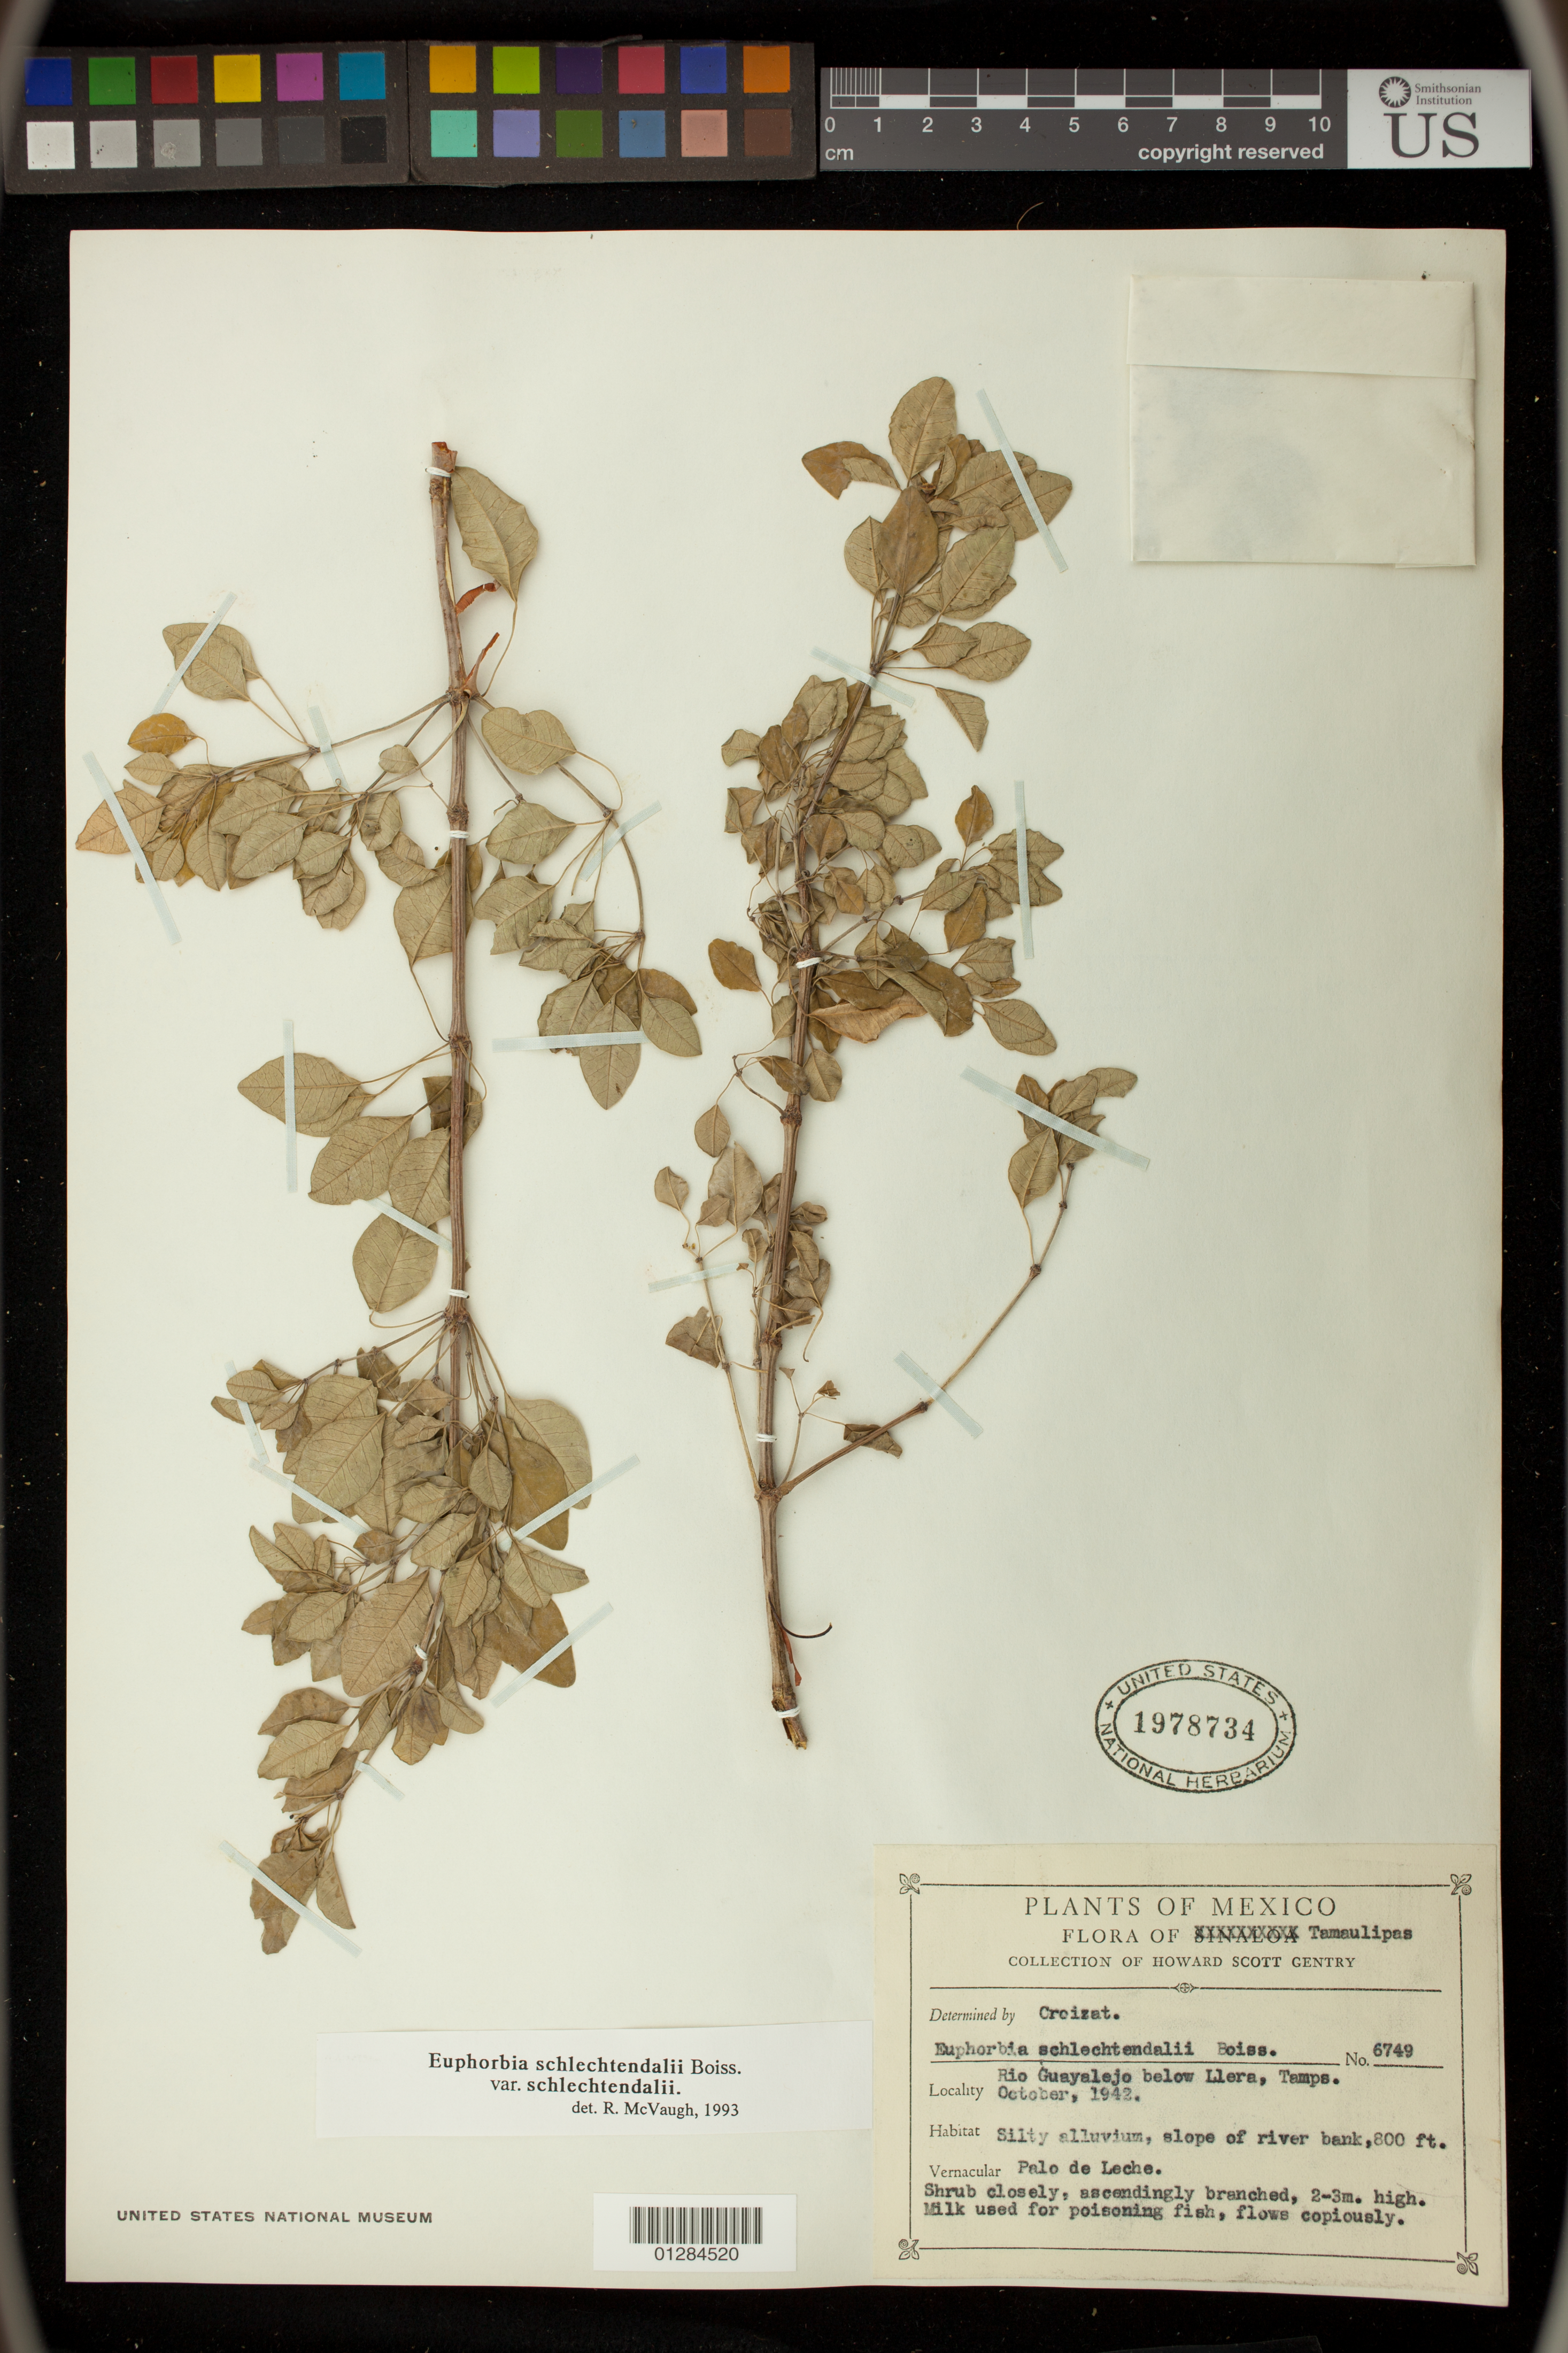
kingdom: Plantae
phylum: Tracheophyta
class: Magnoliopsida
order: Malpighiales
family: Euphorbiaceae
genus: Euphorbia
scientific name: Euphorbia schlechtendalii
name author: Boiss.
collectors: H. S. Gentry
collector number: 6749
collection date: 1942-10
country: Mexico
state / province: Tamaulipas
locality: Rio Guayalejo below Llera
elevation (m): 244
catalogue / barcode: US 1978734